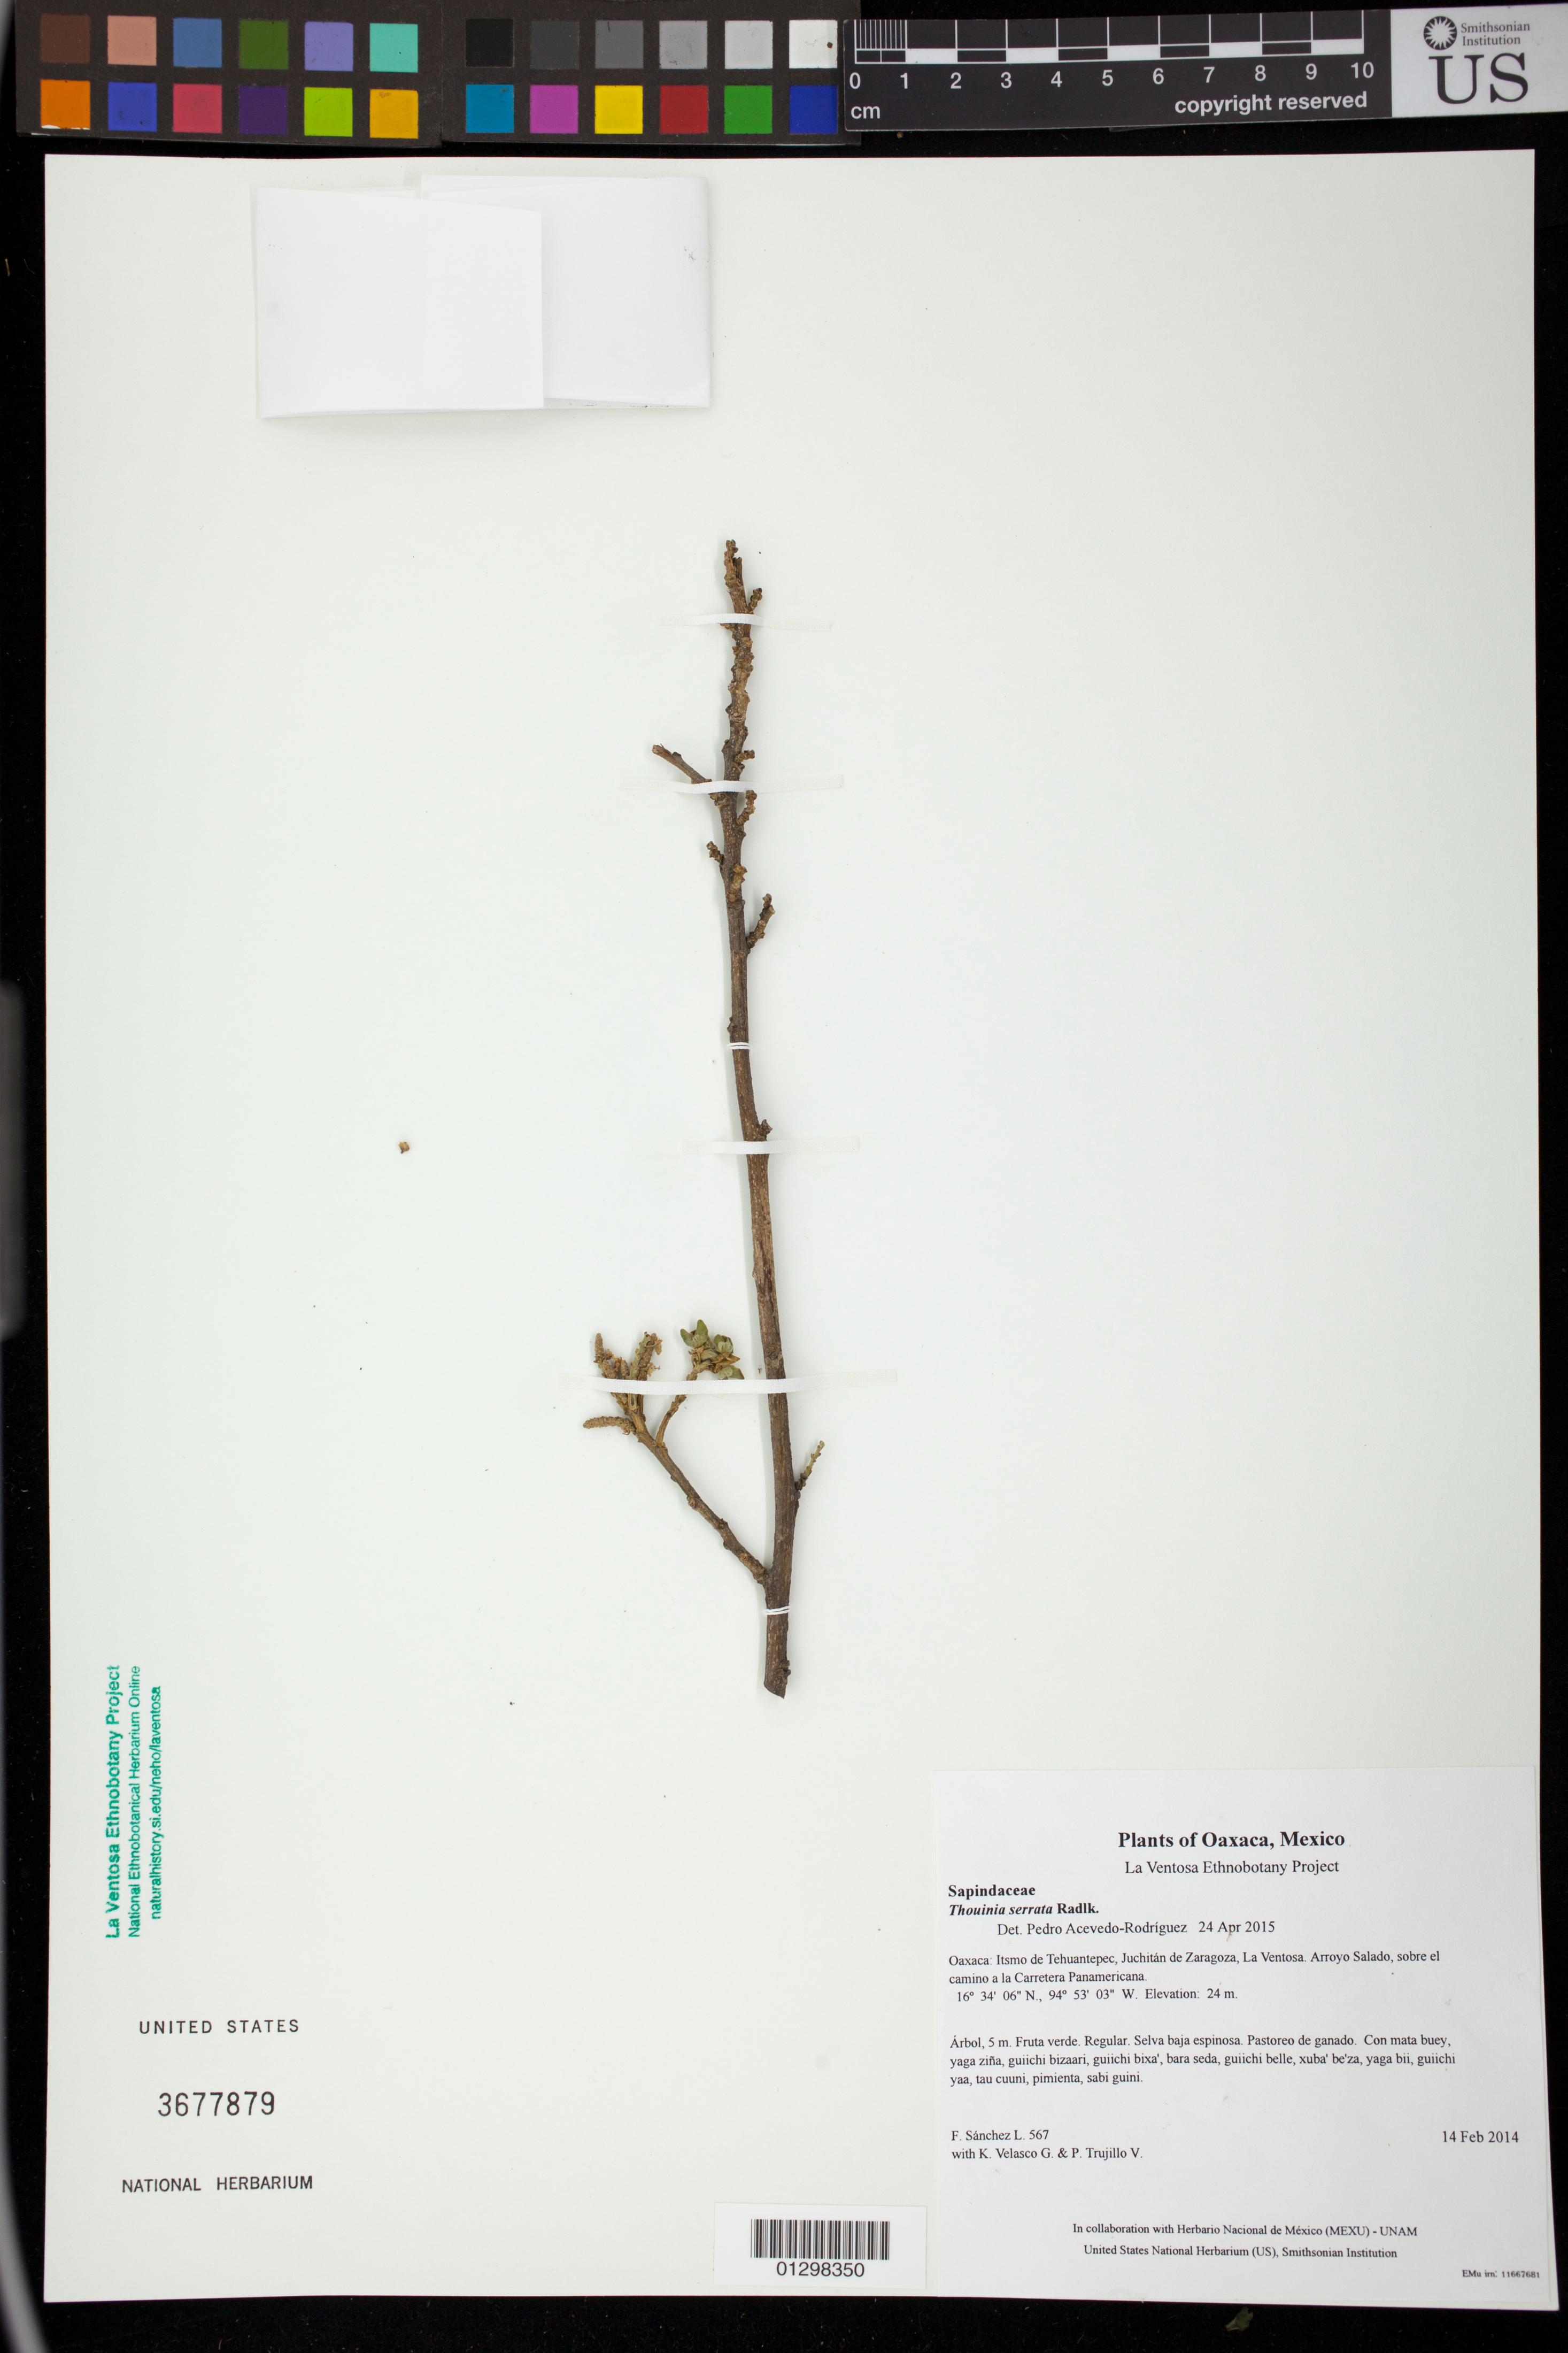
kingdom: Plantae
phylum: Tracheophyta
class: Magnoliopsida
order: Sapindales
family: Sapindaceae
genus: Thouinia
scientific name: Thouinia velutina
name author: Radlk.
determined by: Acevedo-Rodriguez, P., (US), Smithsonian Institution - National Museum of Natural History (UNITED STATES)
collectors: F. Sánchez L., K. Velasco G. & P. Trujillo V.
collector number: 567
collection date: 2014-02-14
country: Mexico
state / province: Oaxaca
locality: Itsmo de Tehuantepec, Juchitán de Zaragoza, La Ventosa. Arroyo Salado, sobre el camino a la Carretera Panamericana.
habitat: Selva baja espinosa. Pastoreo de ganado.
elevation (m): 24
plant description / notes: JEBOT, MEXU, SERO, US; Yaga. 5 m. Cuaananaxhi naga'. Nuu.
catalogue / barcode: US 3677879